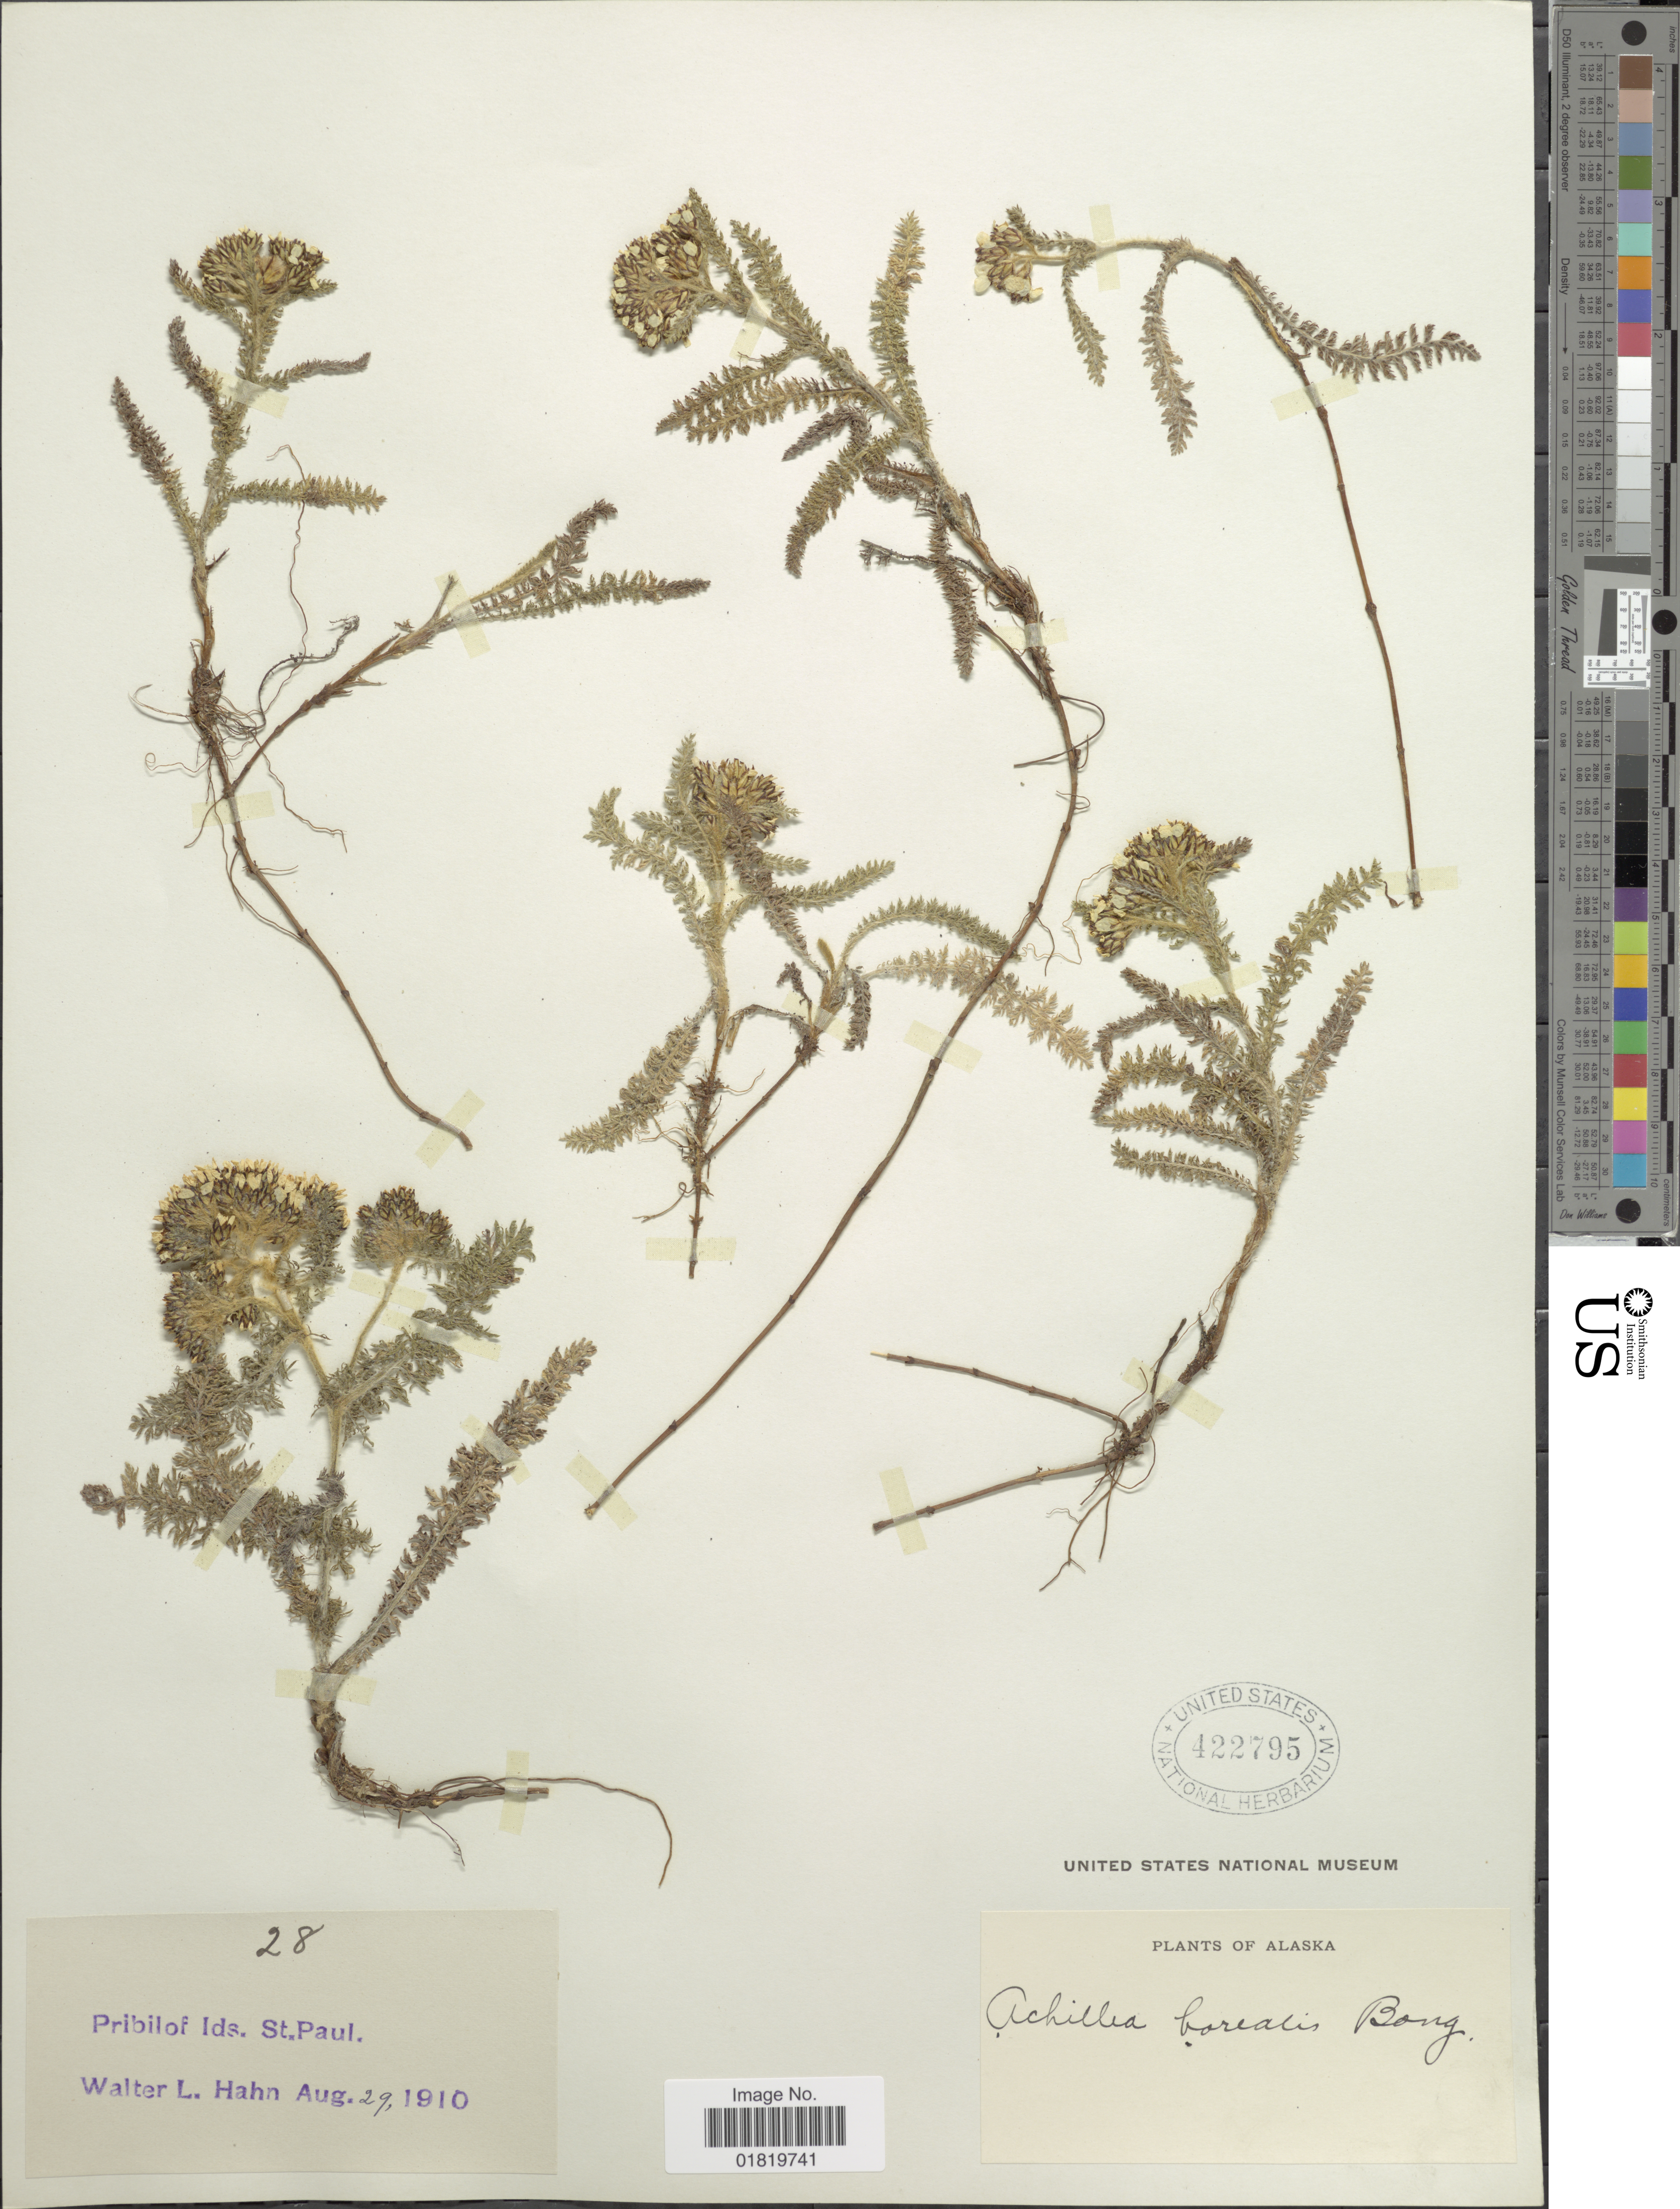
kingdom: Plantae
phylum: Tracheophyta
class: Magnoliopsida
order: Asterales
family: Asteraceae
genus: Achillea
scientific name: Achillea borealis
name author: Bong.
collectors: W. L. Hahn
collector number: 28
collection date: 1910-08-29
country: United States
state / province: Alaska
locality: Pribilof Ids. St. Paul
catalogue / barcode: US 422795